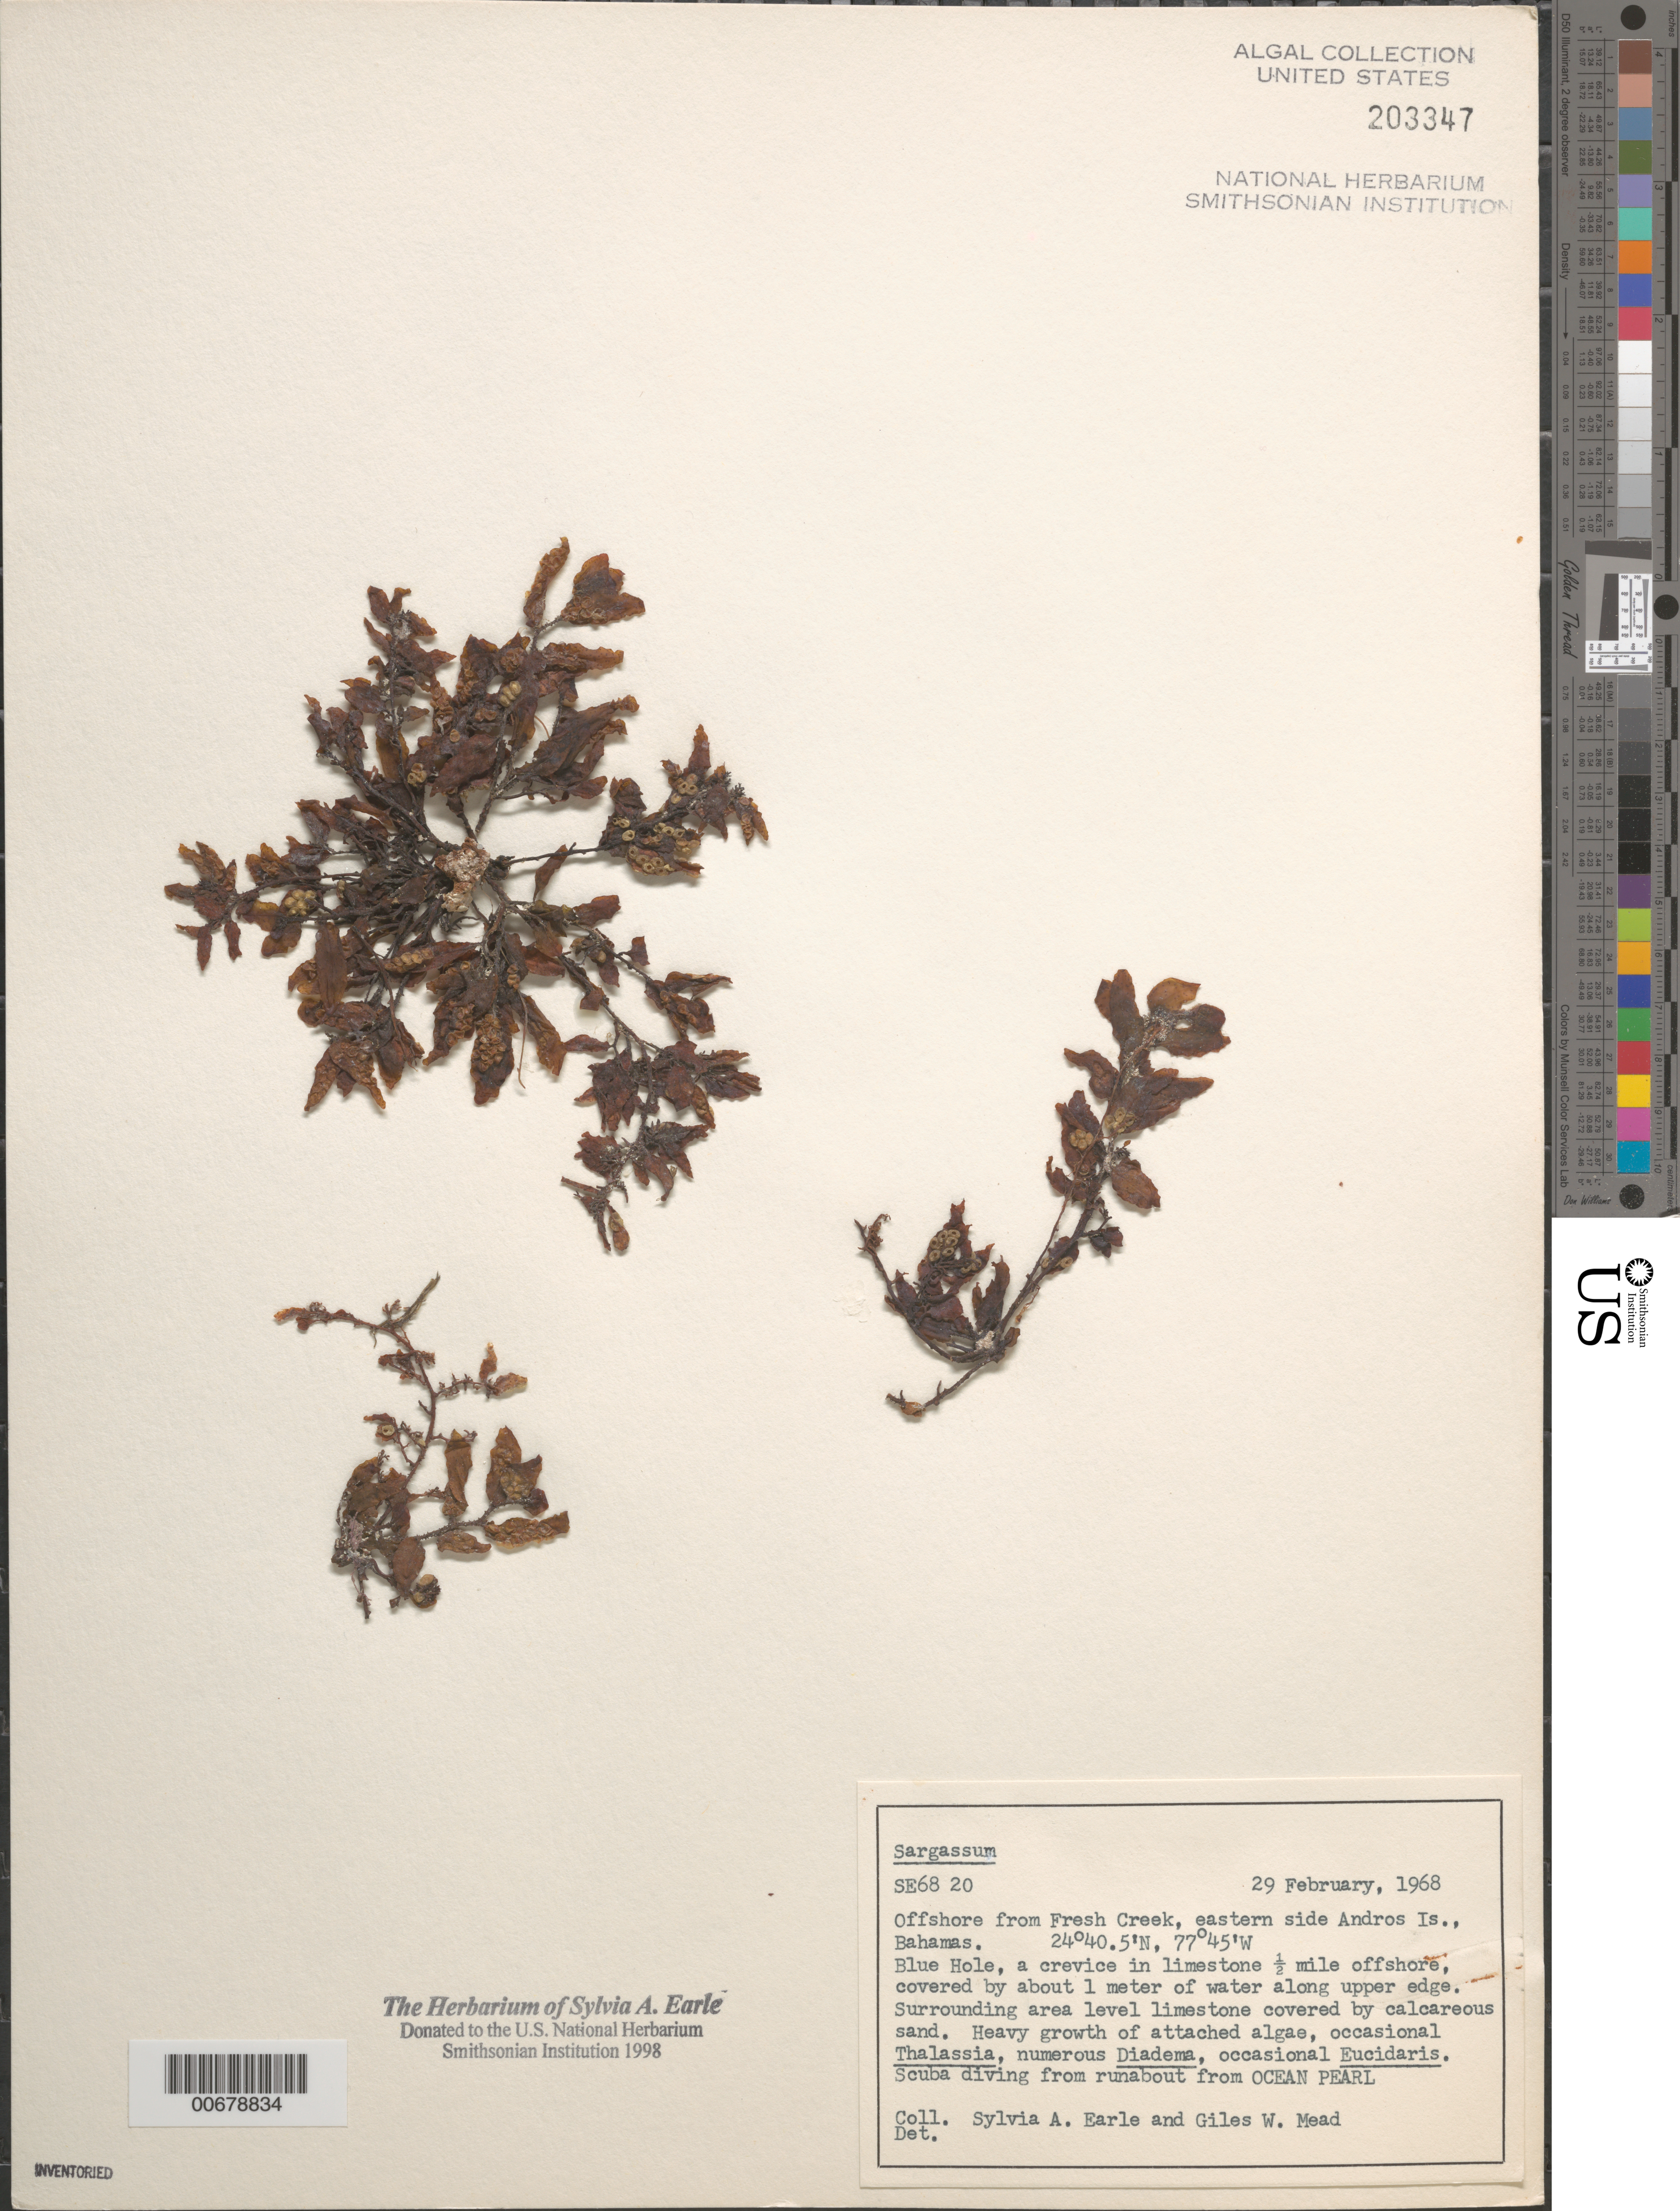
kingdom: Chromista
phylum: Ochrophyta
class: Phaeophyceae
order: Fucales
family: Sargassaceae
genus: Sargassum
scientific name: Sargassum sp.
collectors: S. A. Earle & G. W. Mead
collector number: SE 6820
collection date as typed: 29 Feb 1968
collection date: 1968-02-29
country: Bahamas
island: Andros Island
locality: Blue Hole, off Fresh Creek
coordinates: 24 40.5' N, 77 45' W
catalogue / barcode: US 203347